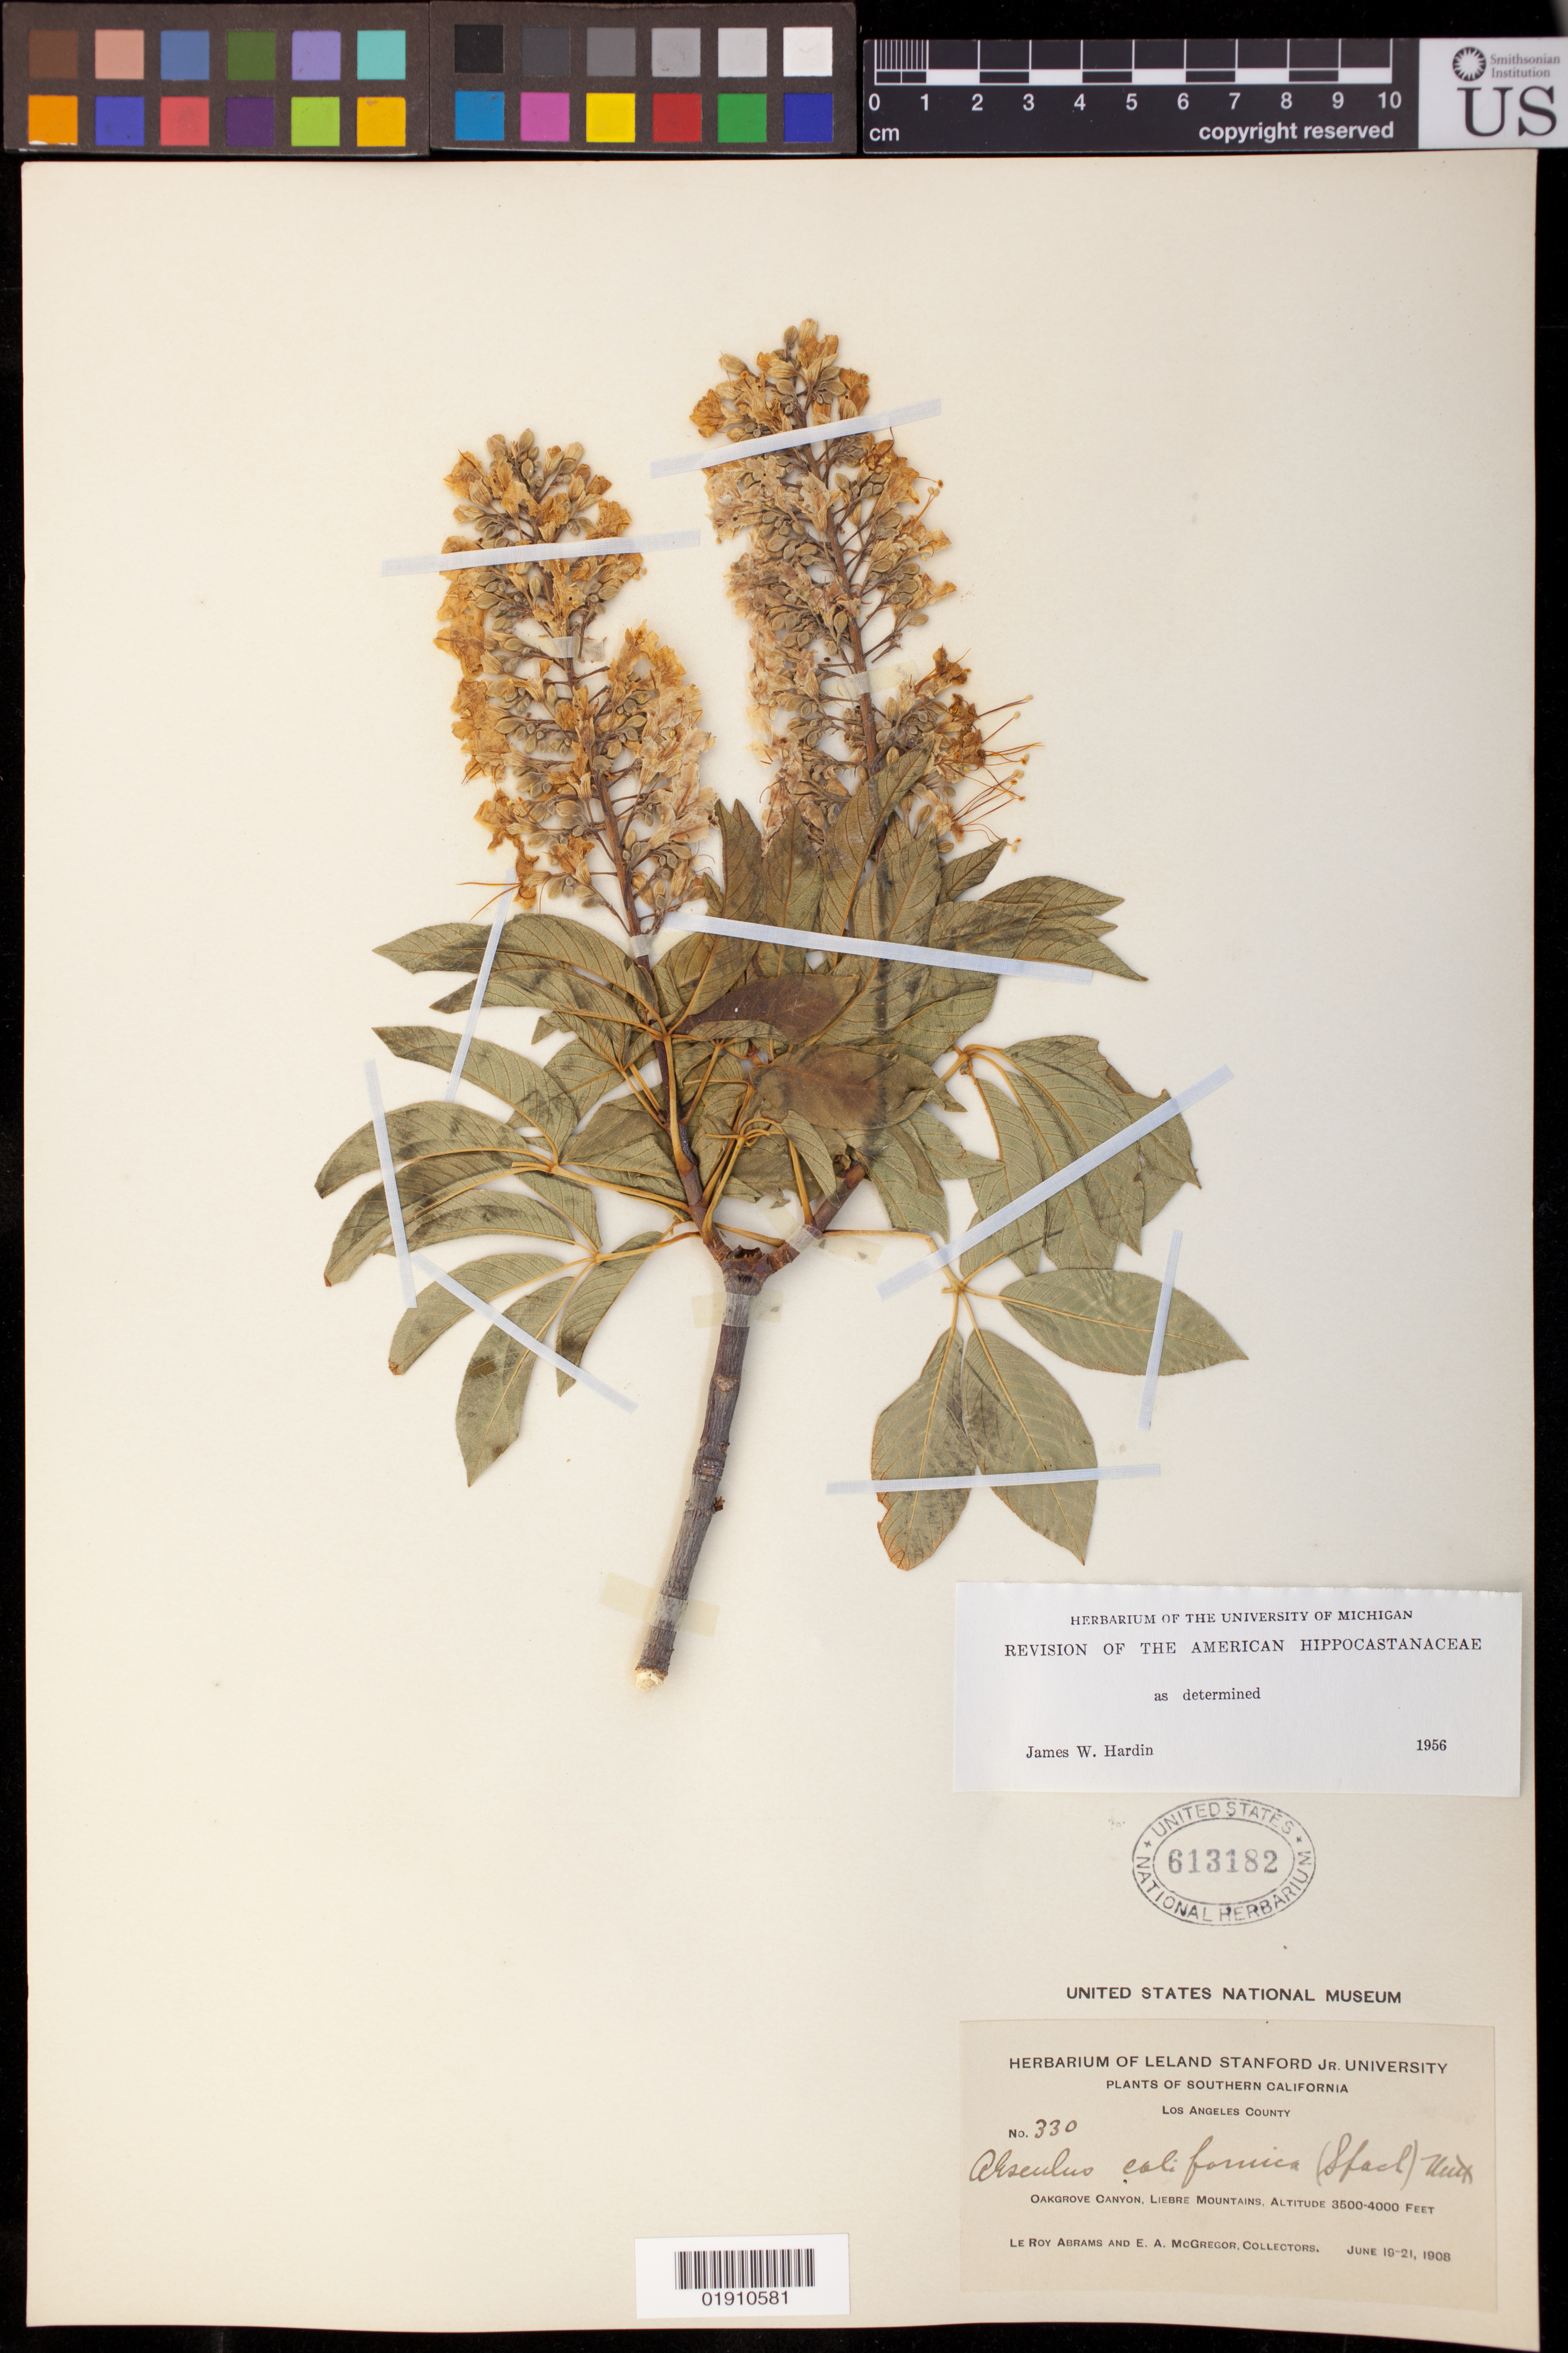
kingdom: Plantae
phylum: Tracheophyta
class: Magnoliopsida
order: Sapindales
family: Sapindaceae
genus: Aesculus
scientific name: Aesculus californica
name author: (Spach) Nutt.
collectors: L. Abrams & E. A. McGregor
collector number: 330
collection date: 1908-06-19/1908-06-21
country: United States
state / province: California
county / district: Los Angeles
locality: Oakgrove Canyon, Liebre Mountains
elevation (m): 1067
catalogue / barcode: US 613182